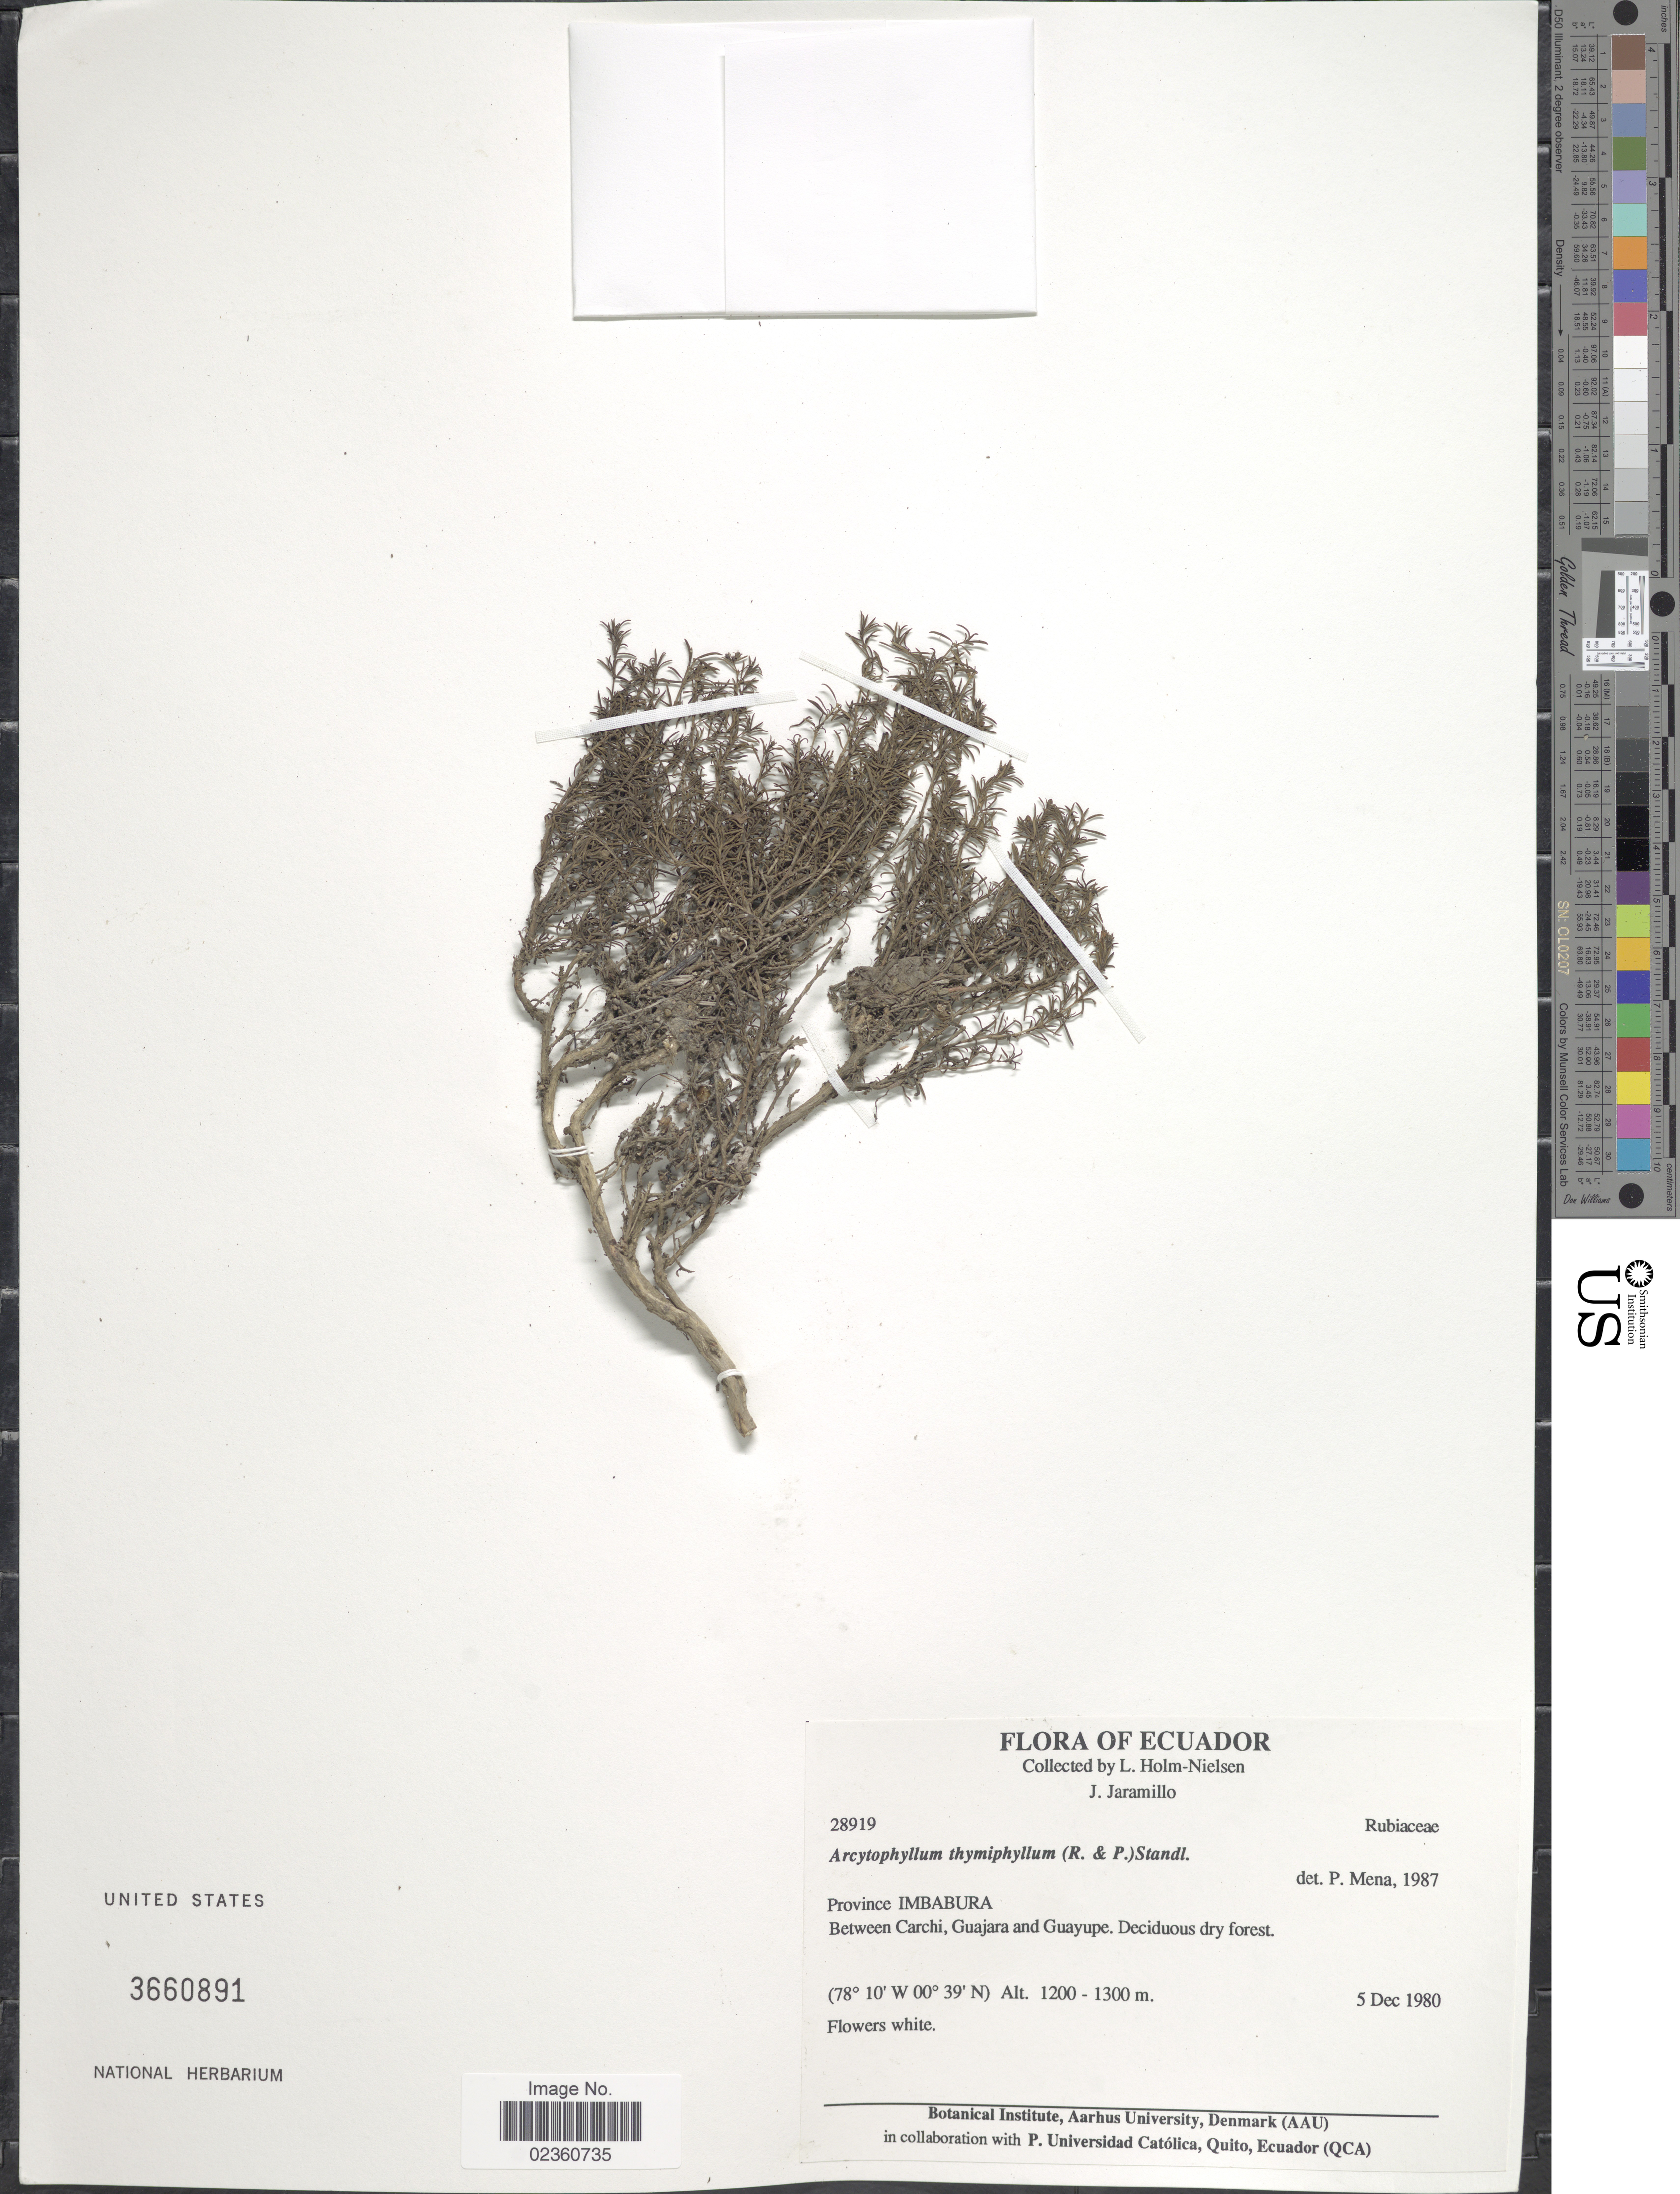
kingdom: Plantae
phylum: Tracheophyta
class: Magnoliopsida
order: Gentianales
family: Rubiaceae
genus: Arcytophyllum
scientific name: Arcytophyllum thymifolium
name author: (Ruiz & Pav.) Standl.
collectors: L. Holm-Nielsen & J. Jaramillo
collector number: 28919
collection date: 1980-12-05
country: Ecuador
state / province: Imbabura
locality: Between Carchi, Guajara and Guayupe. Deciduous dry forest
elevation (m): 1200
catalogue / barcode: US 3660891